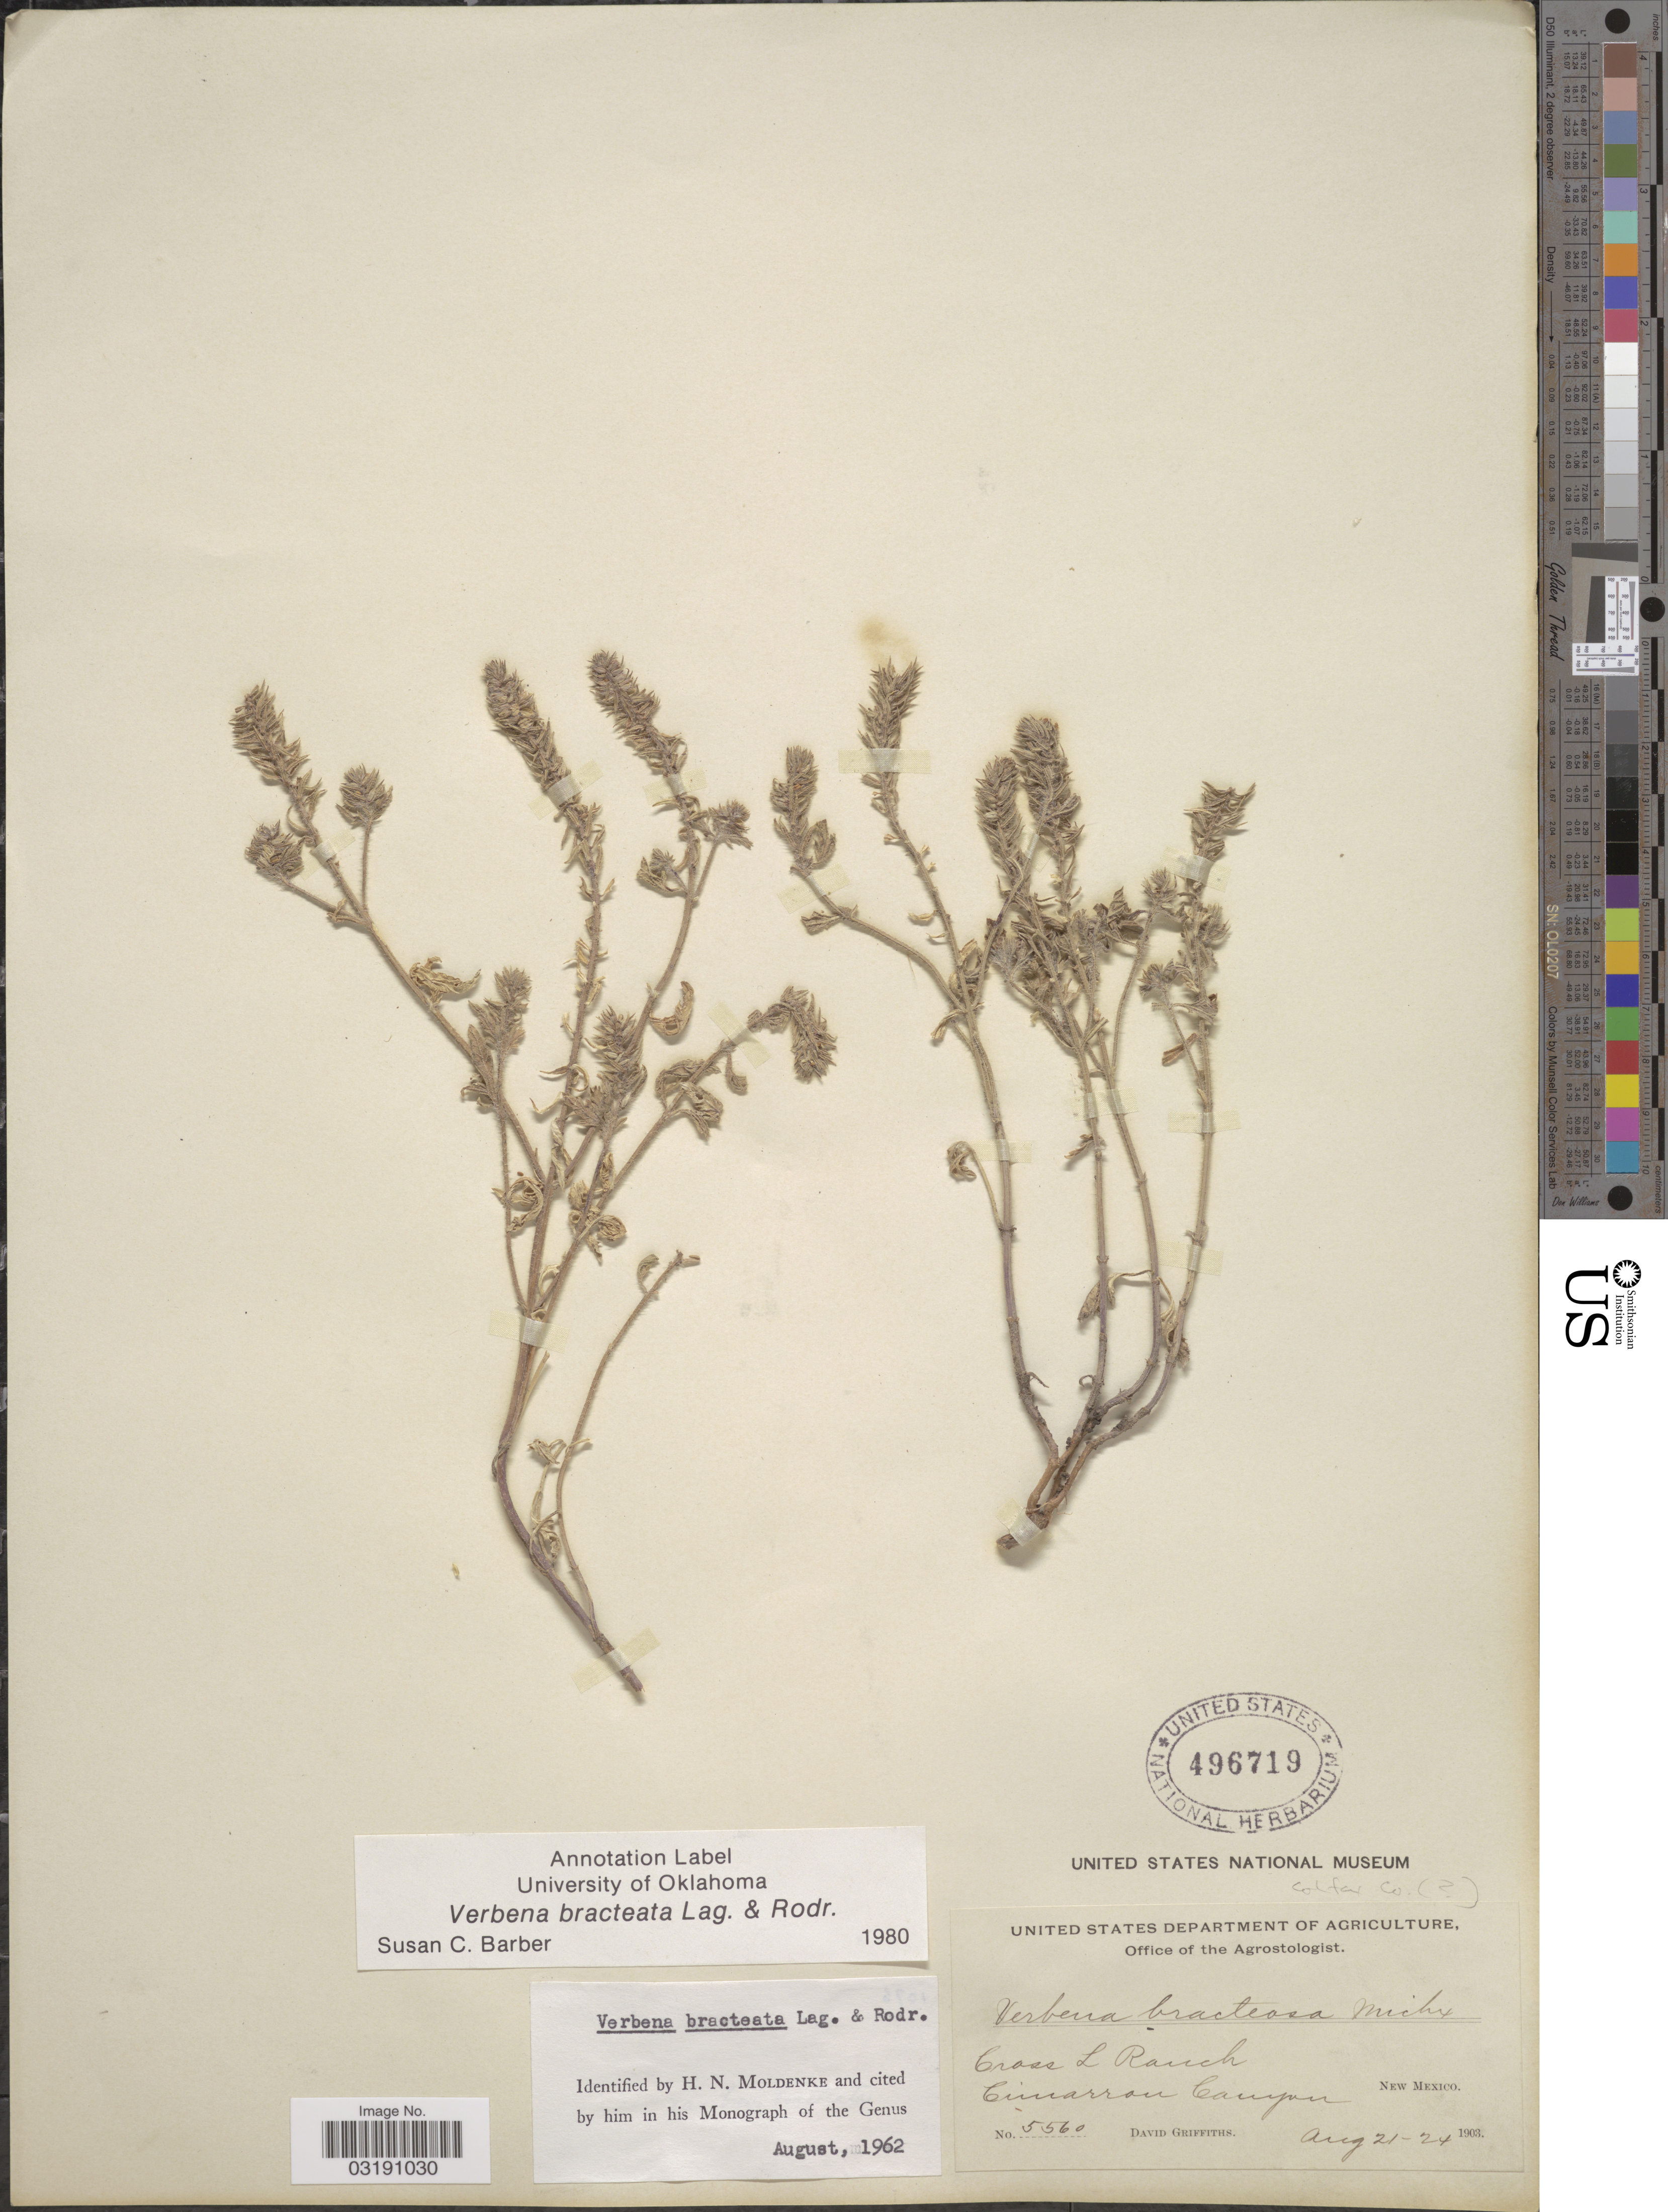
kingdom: Plantae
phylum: Tracheophyta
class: Magnoliopsida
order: Lamiales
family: Verbenaceae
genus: Verbena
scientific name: Verbena bracteata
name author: Cav. ex Lag. & Rodr.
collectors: D. Griffiths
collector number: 5560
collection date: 1903-08-21/1903-08-24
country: United States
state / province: New Mexico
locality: Colfax Co. Cross L. Ranch. Cimarron Canyon.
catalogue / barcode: US 496719